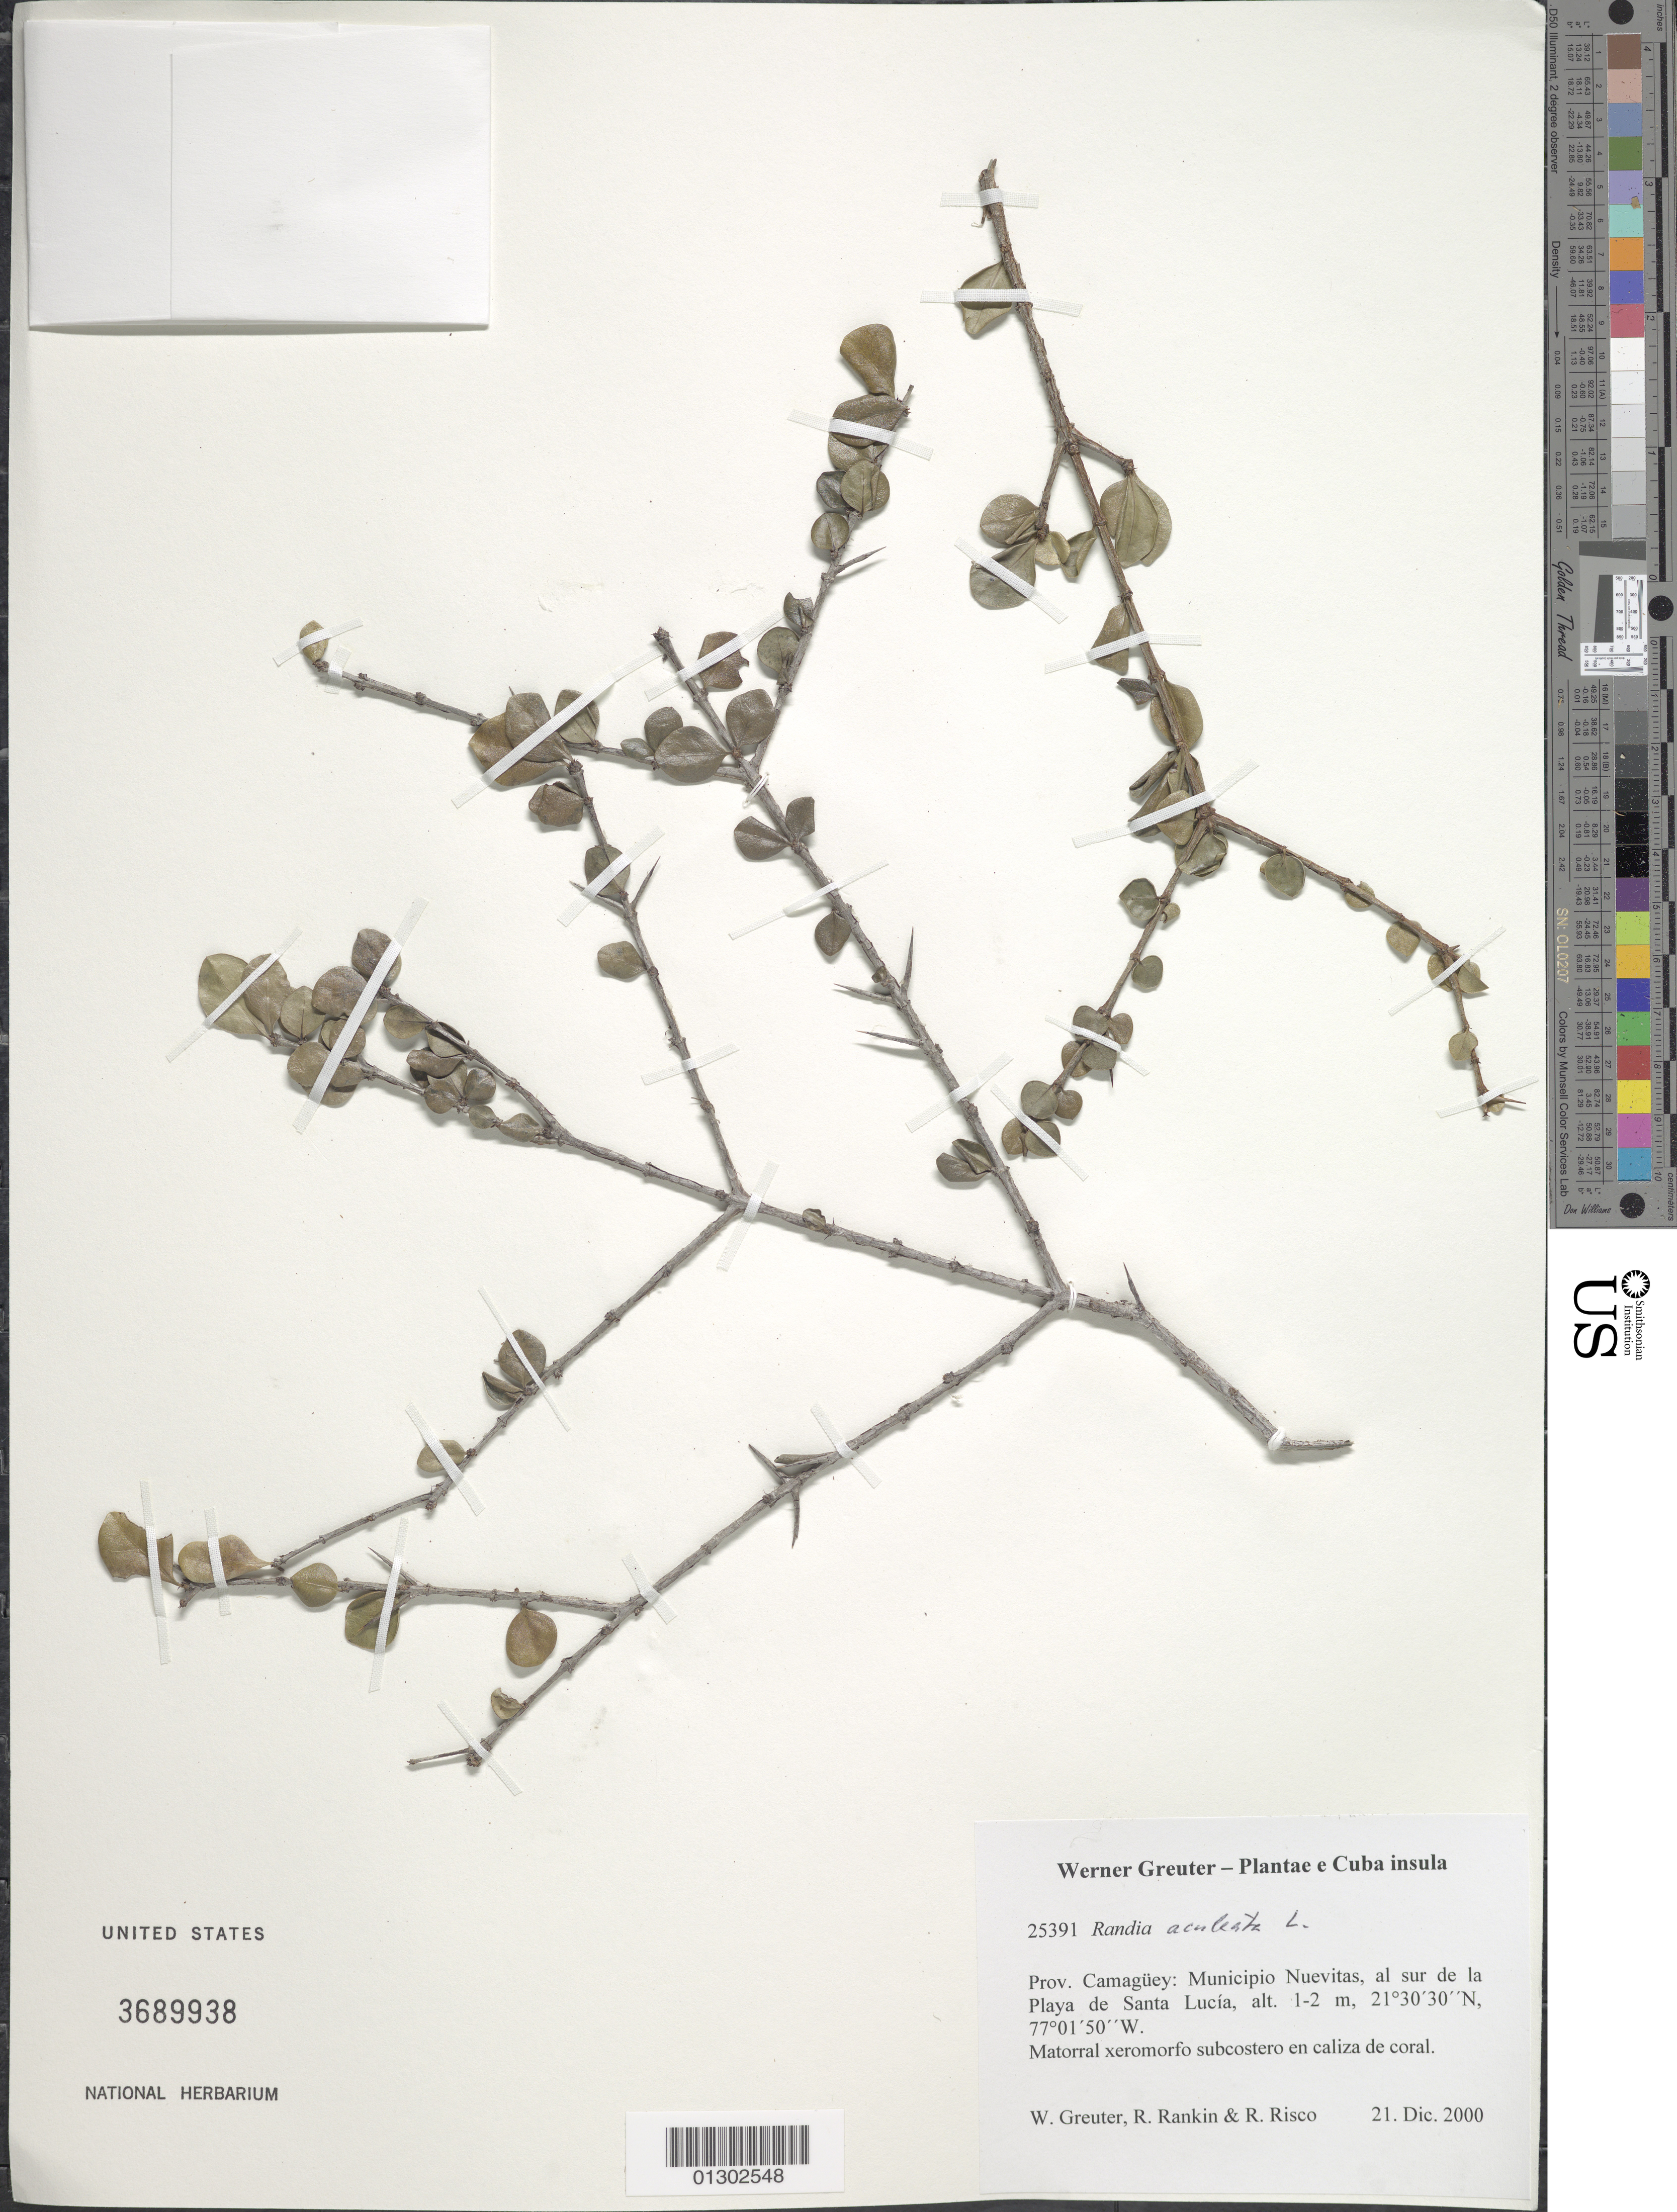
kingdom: Plantae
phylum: Tracheophyta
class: Magnoliopsida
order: Gentianales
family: Rubiaceae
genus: Randia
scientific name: Randia aculeata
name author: L.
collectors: W. R. Greuter, R. Rankin Rodriguez & R. Risco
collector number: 25391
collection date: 2000-12-21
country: Cuba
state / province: Camagüey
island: Cuba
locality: Municipio Nuevitas, al sur de la Playa de Santa Lucía.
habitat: Matorral xeromorfo subcostero en caliza de coral.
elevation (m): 1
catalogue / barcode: US 3689938